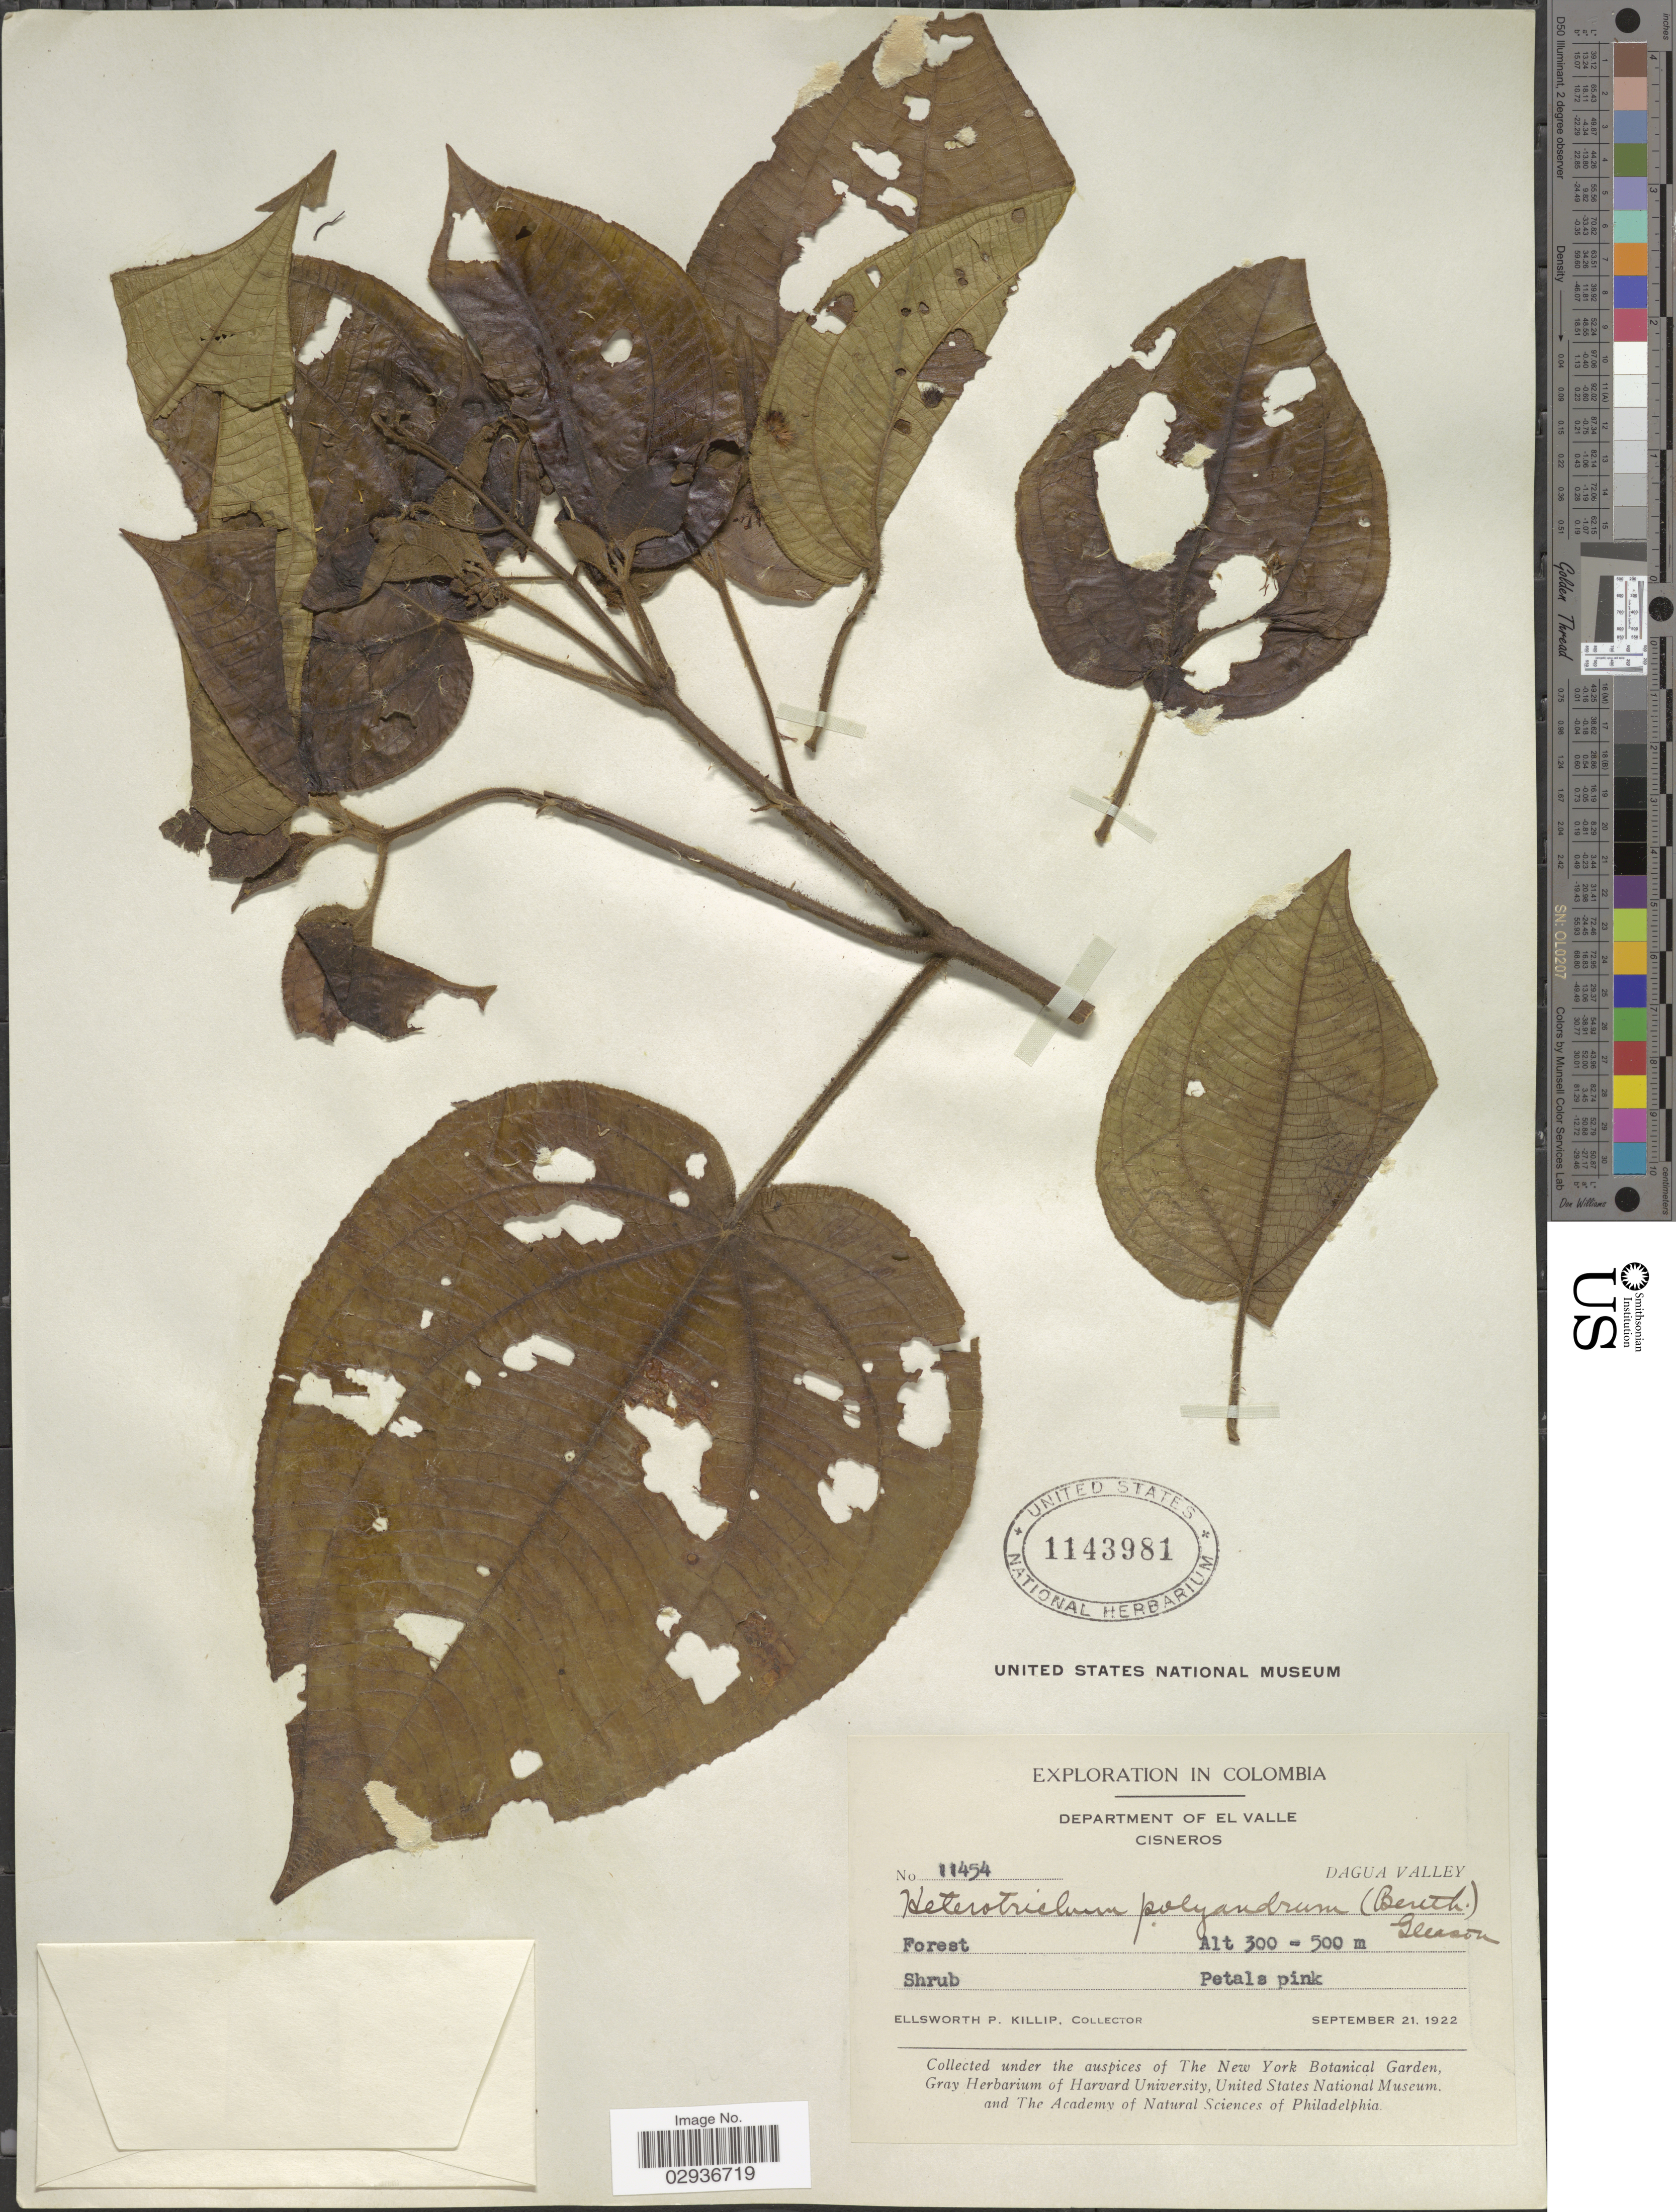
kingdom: Plantae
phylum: Tracheophyta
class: Magnoliopsida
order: Myrtales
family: Melastomataceae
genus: Miconia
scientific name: Miconia benthamiana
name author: Triana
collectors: E. P. Killip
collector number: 11454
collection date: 1922-09-21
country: Colombia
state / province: Valle del Cauca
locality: Department of El Valle, Cisneros, Dagua Valley.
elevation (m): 300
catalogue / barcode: US 1143981